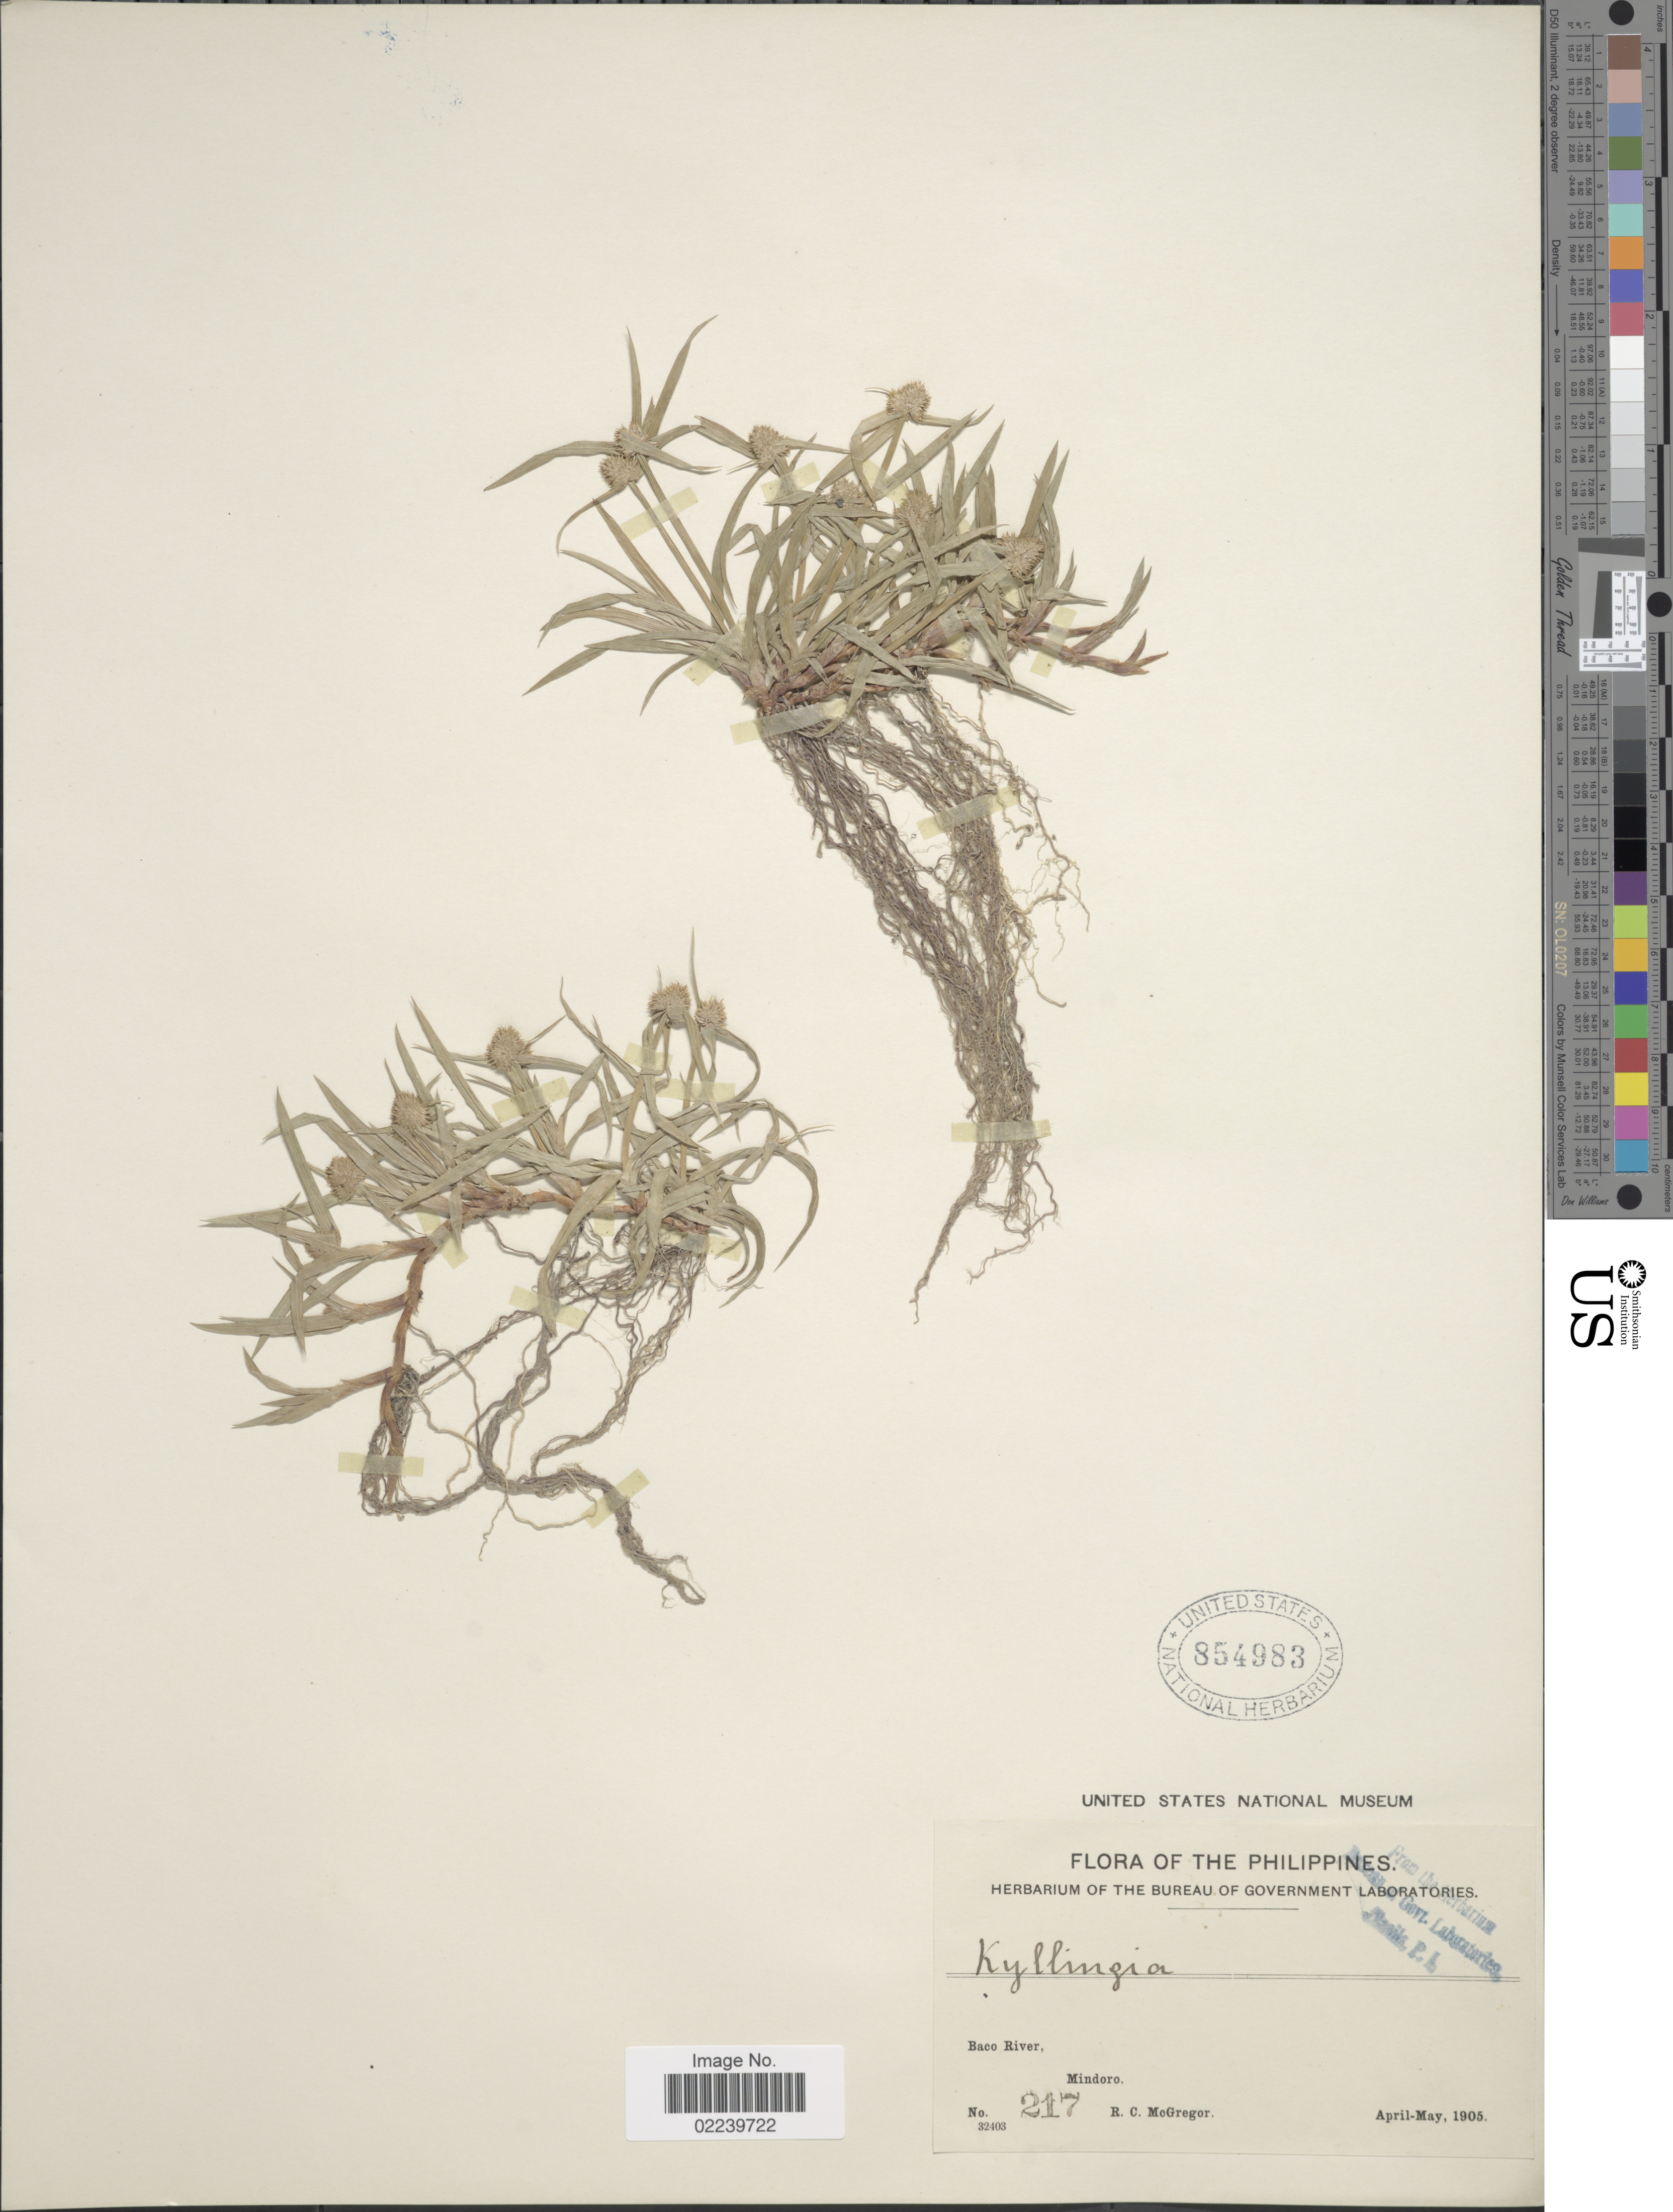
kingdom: Plantae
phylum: Tracheophyta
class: Liliopsida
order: Poales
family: Cyperaceae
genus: Cyperus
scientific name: Cyperus brevifolius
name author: (Rottb.) Hassk.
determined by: Strong, M. T., (US), Smithsonian Institution - National Museum of Natural History (UNITED STATES)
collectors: R. C. McGregor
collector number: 217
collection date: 1905-04/1905-05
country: Philippines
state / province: Mimaropa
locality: Baco River, Mindoro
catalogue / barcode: US 854983